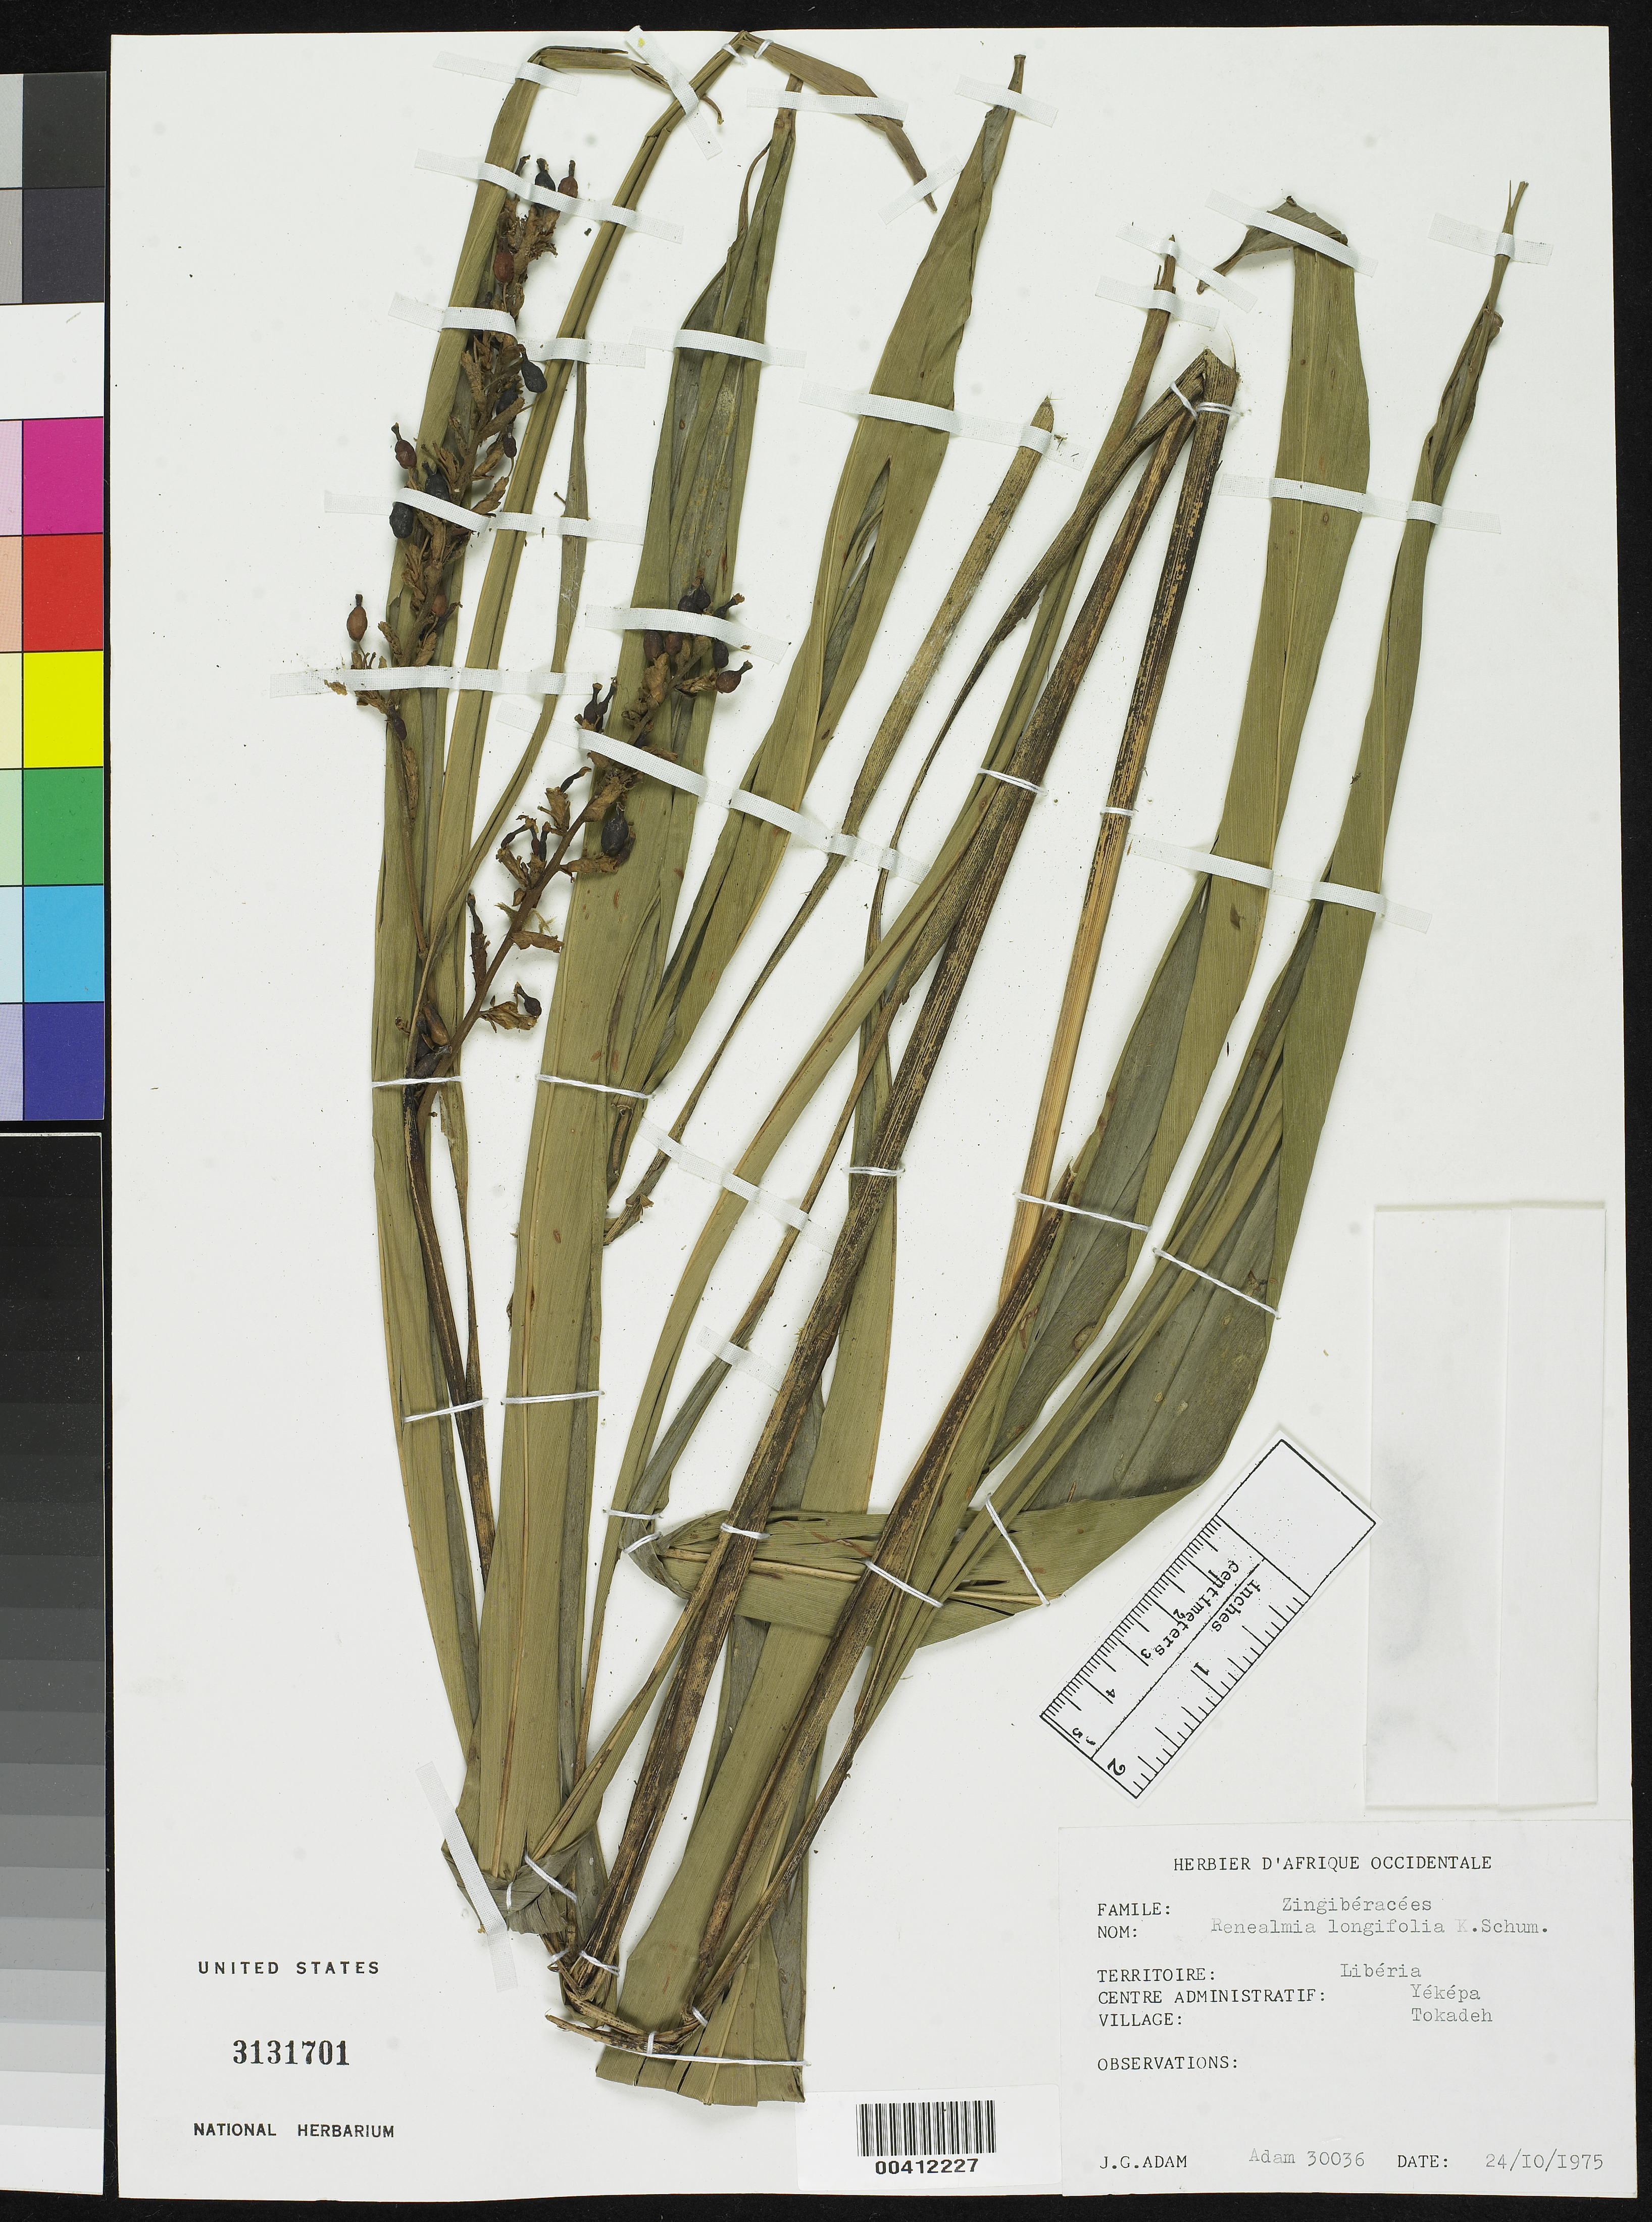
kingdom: Plantae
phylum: Tracheophyta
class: Liliopsida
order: Zingiberales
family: Zingiberaceae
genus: Renealmia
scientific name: Renealmia longifolia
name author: K. Schum.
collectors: J. Adam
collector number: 30036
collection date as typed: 24 Oct 1975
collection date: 1975-10-24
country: Liberia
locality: Yekepa, tokadeh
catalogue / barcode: US 3131701